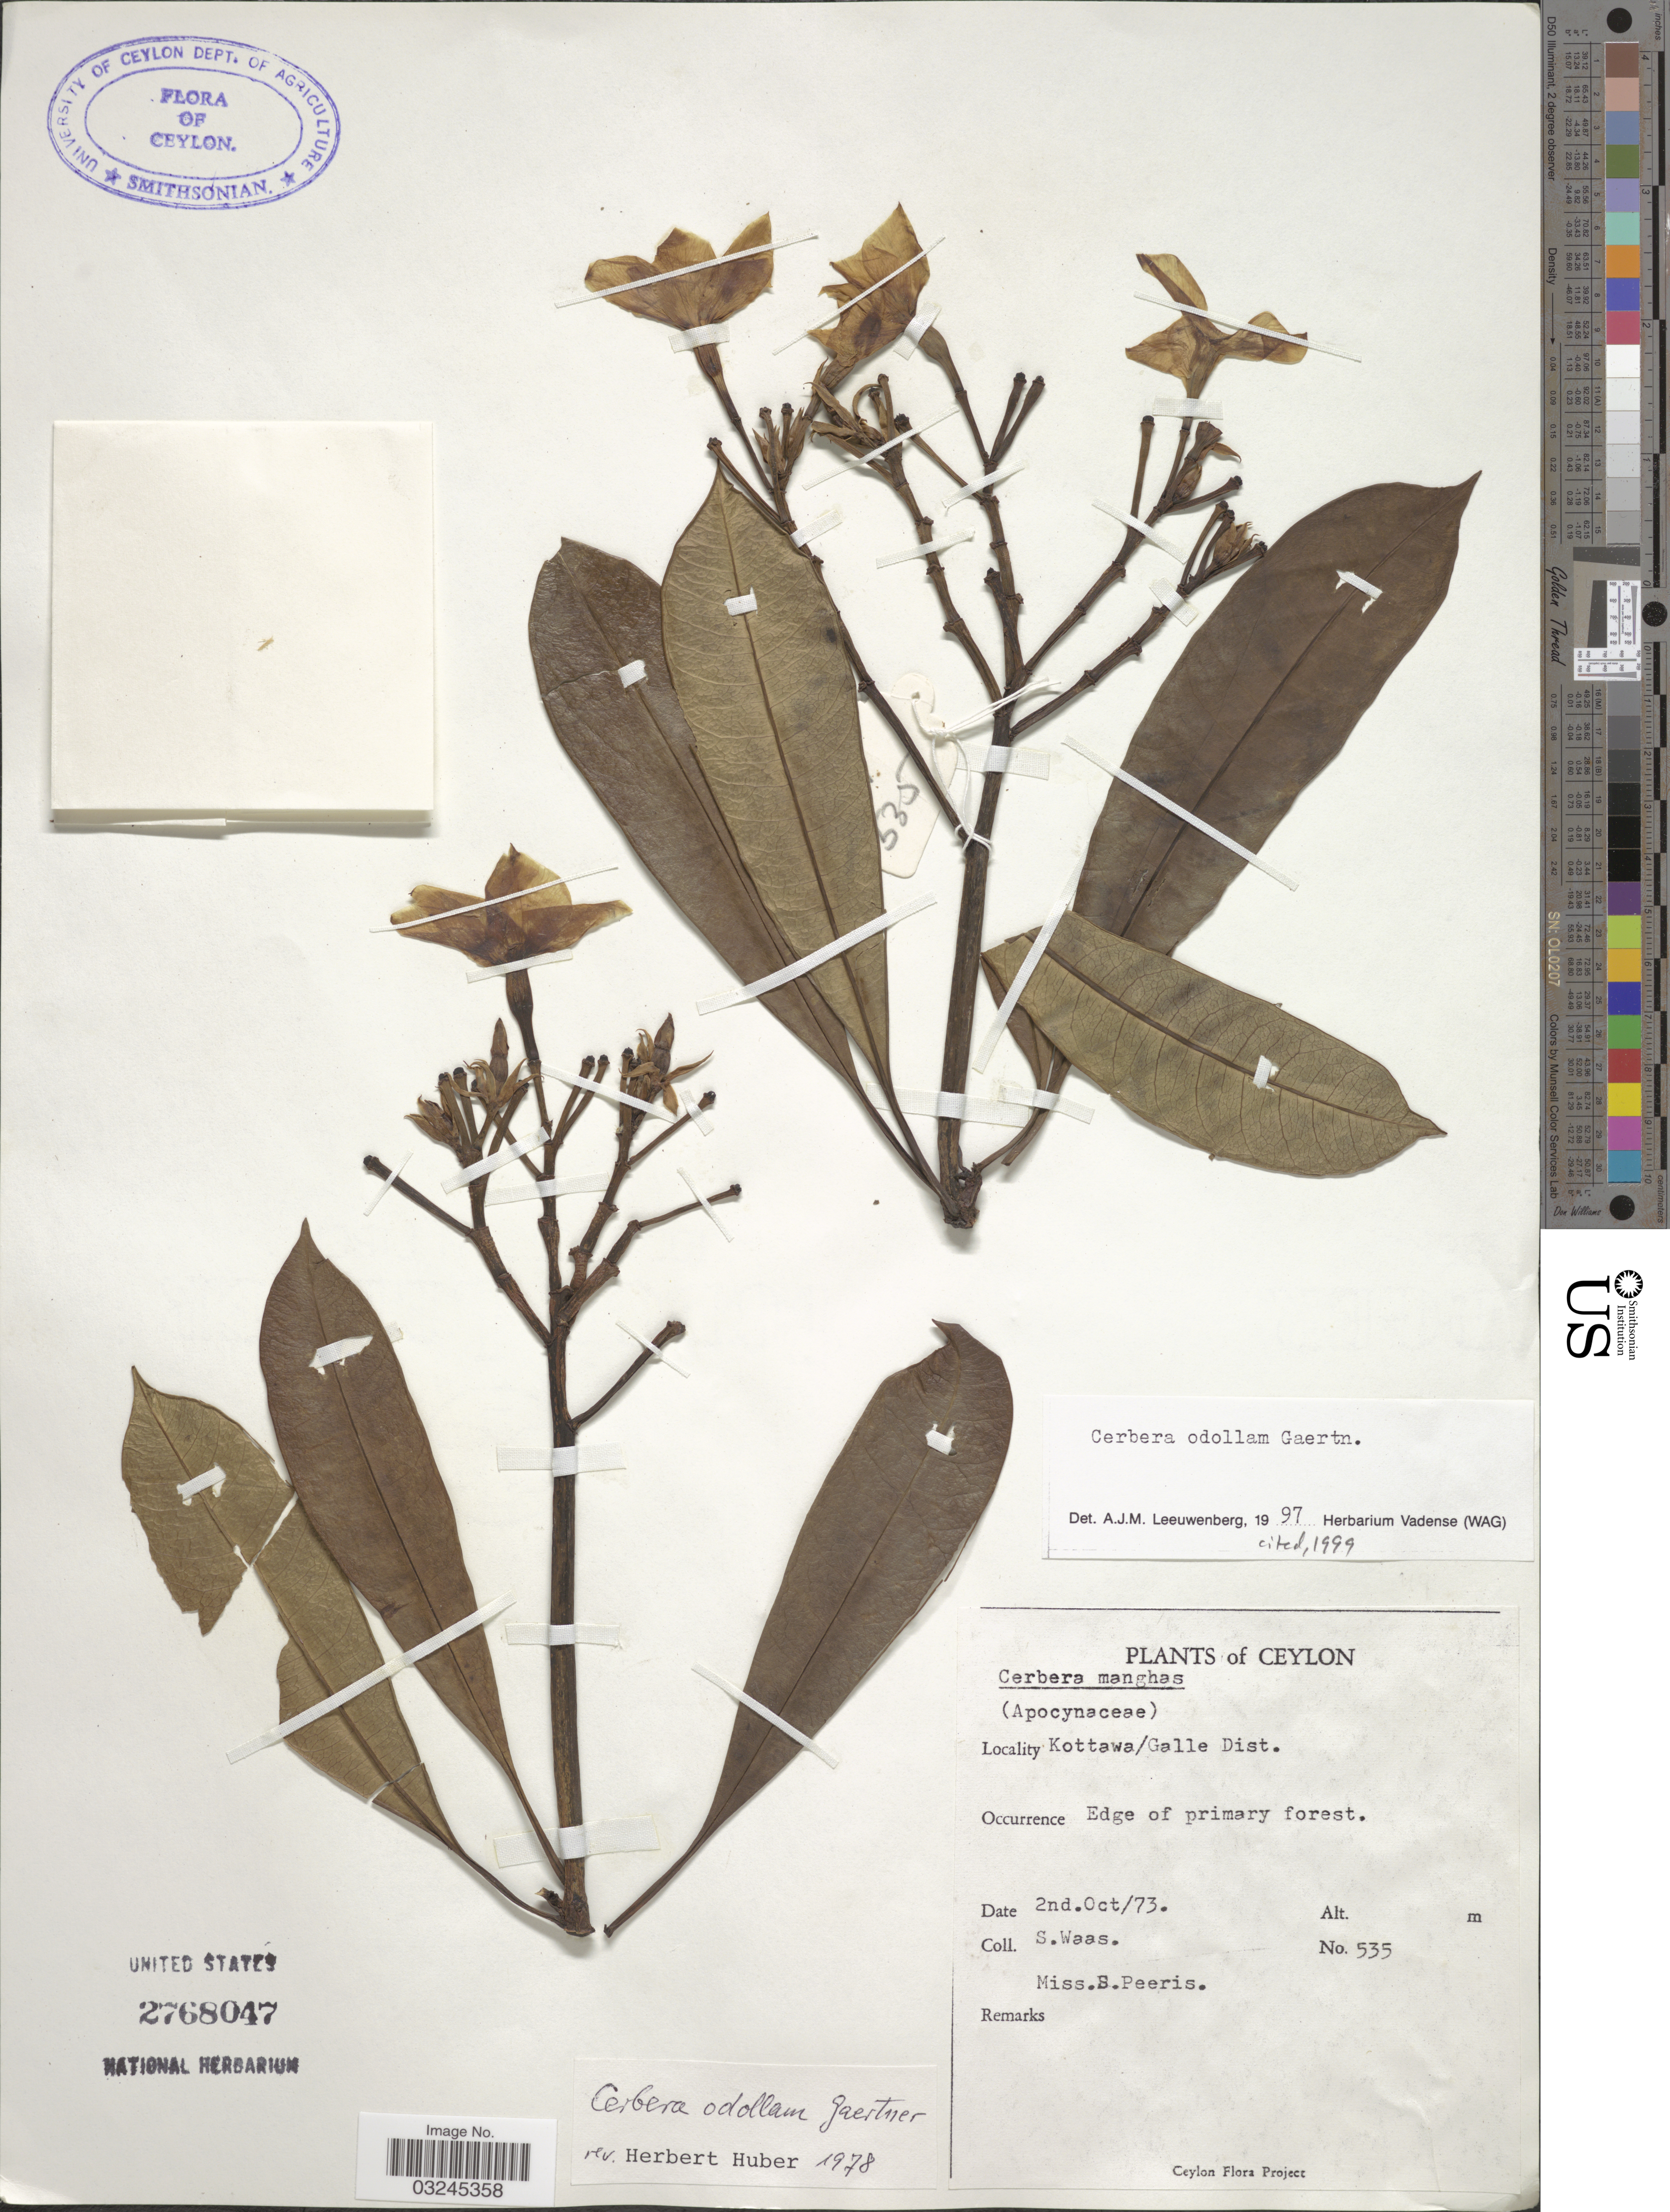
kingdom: Plantae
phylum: Tracheophyta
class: Magnoliopsida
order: Gentianales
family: Apocynaceae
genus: Cerbera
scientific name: Cerbera odollam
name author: Gaertn.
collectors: S. Waas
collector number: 535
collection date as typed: Transcribed d/m/y: 2/10/73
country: Sri Lanka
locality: Ceylon. Kottawa/ Galle Dist.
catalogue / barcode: US 2768047